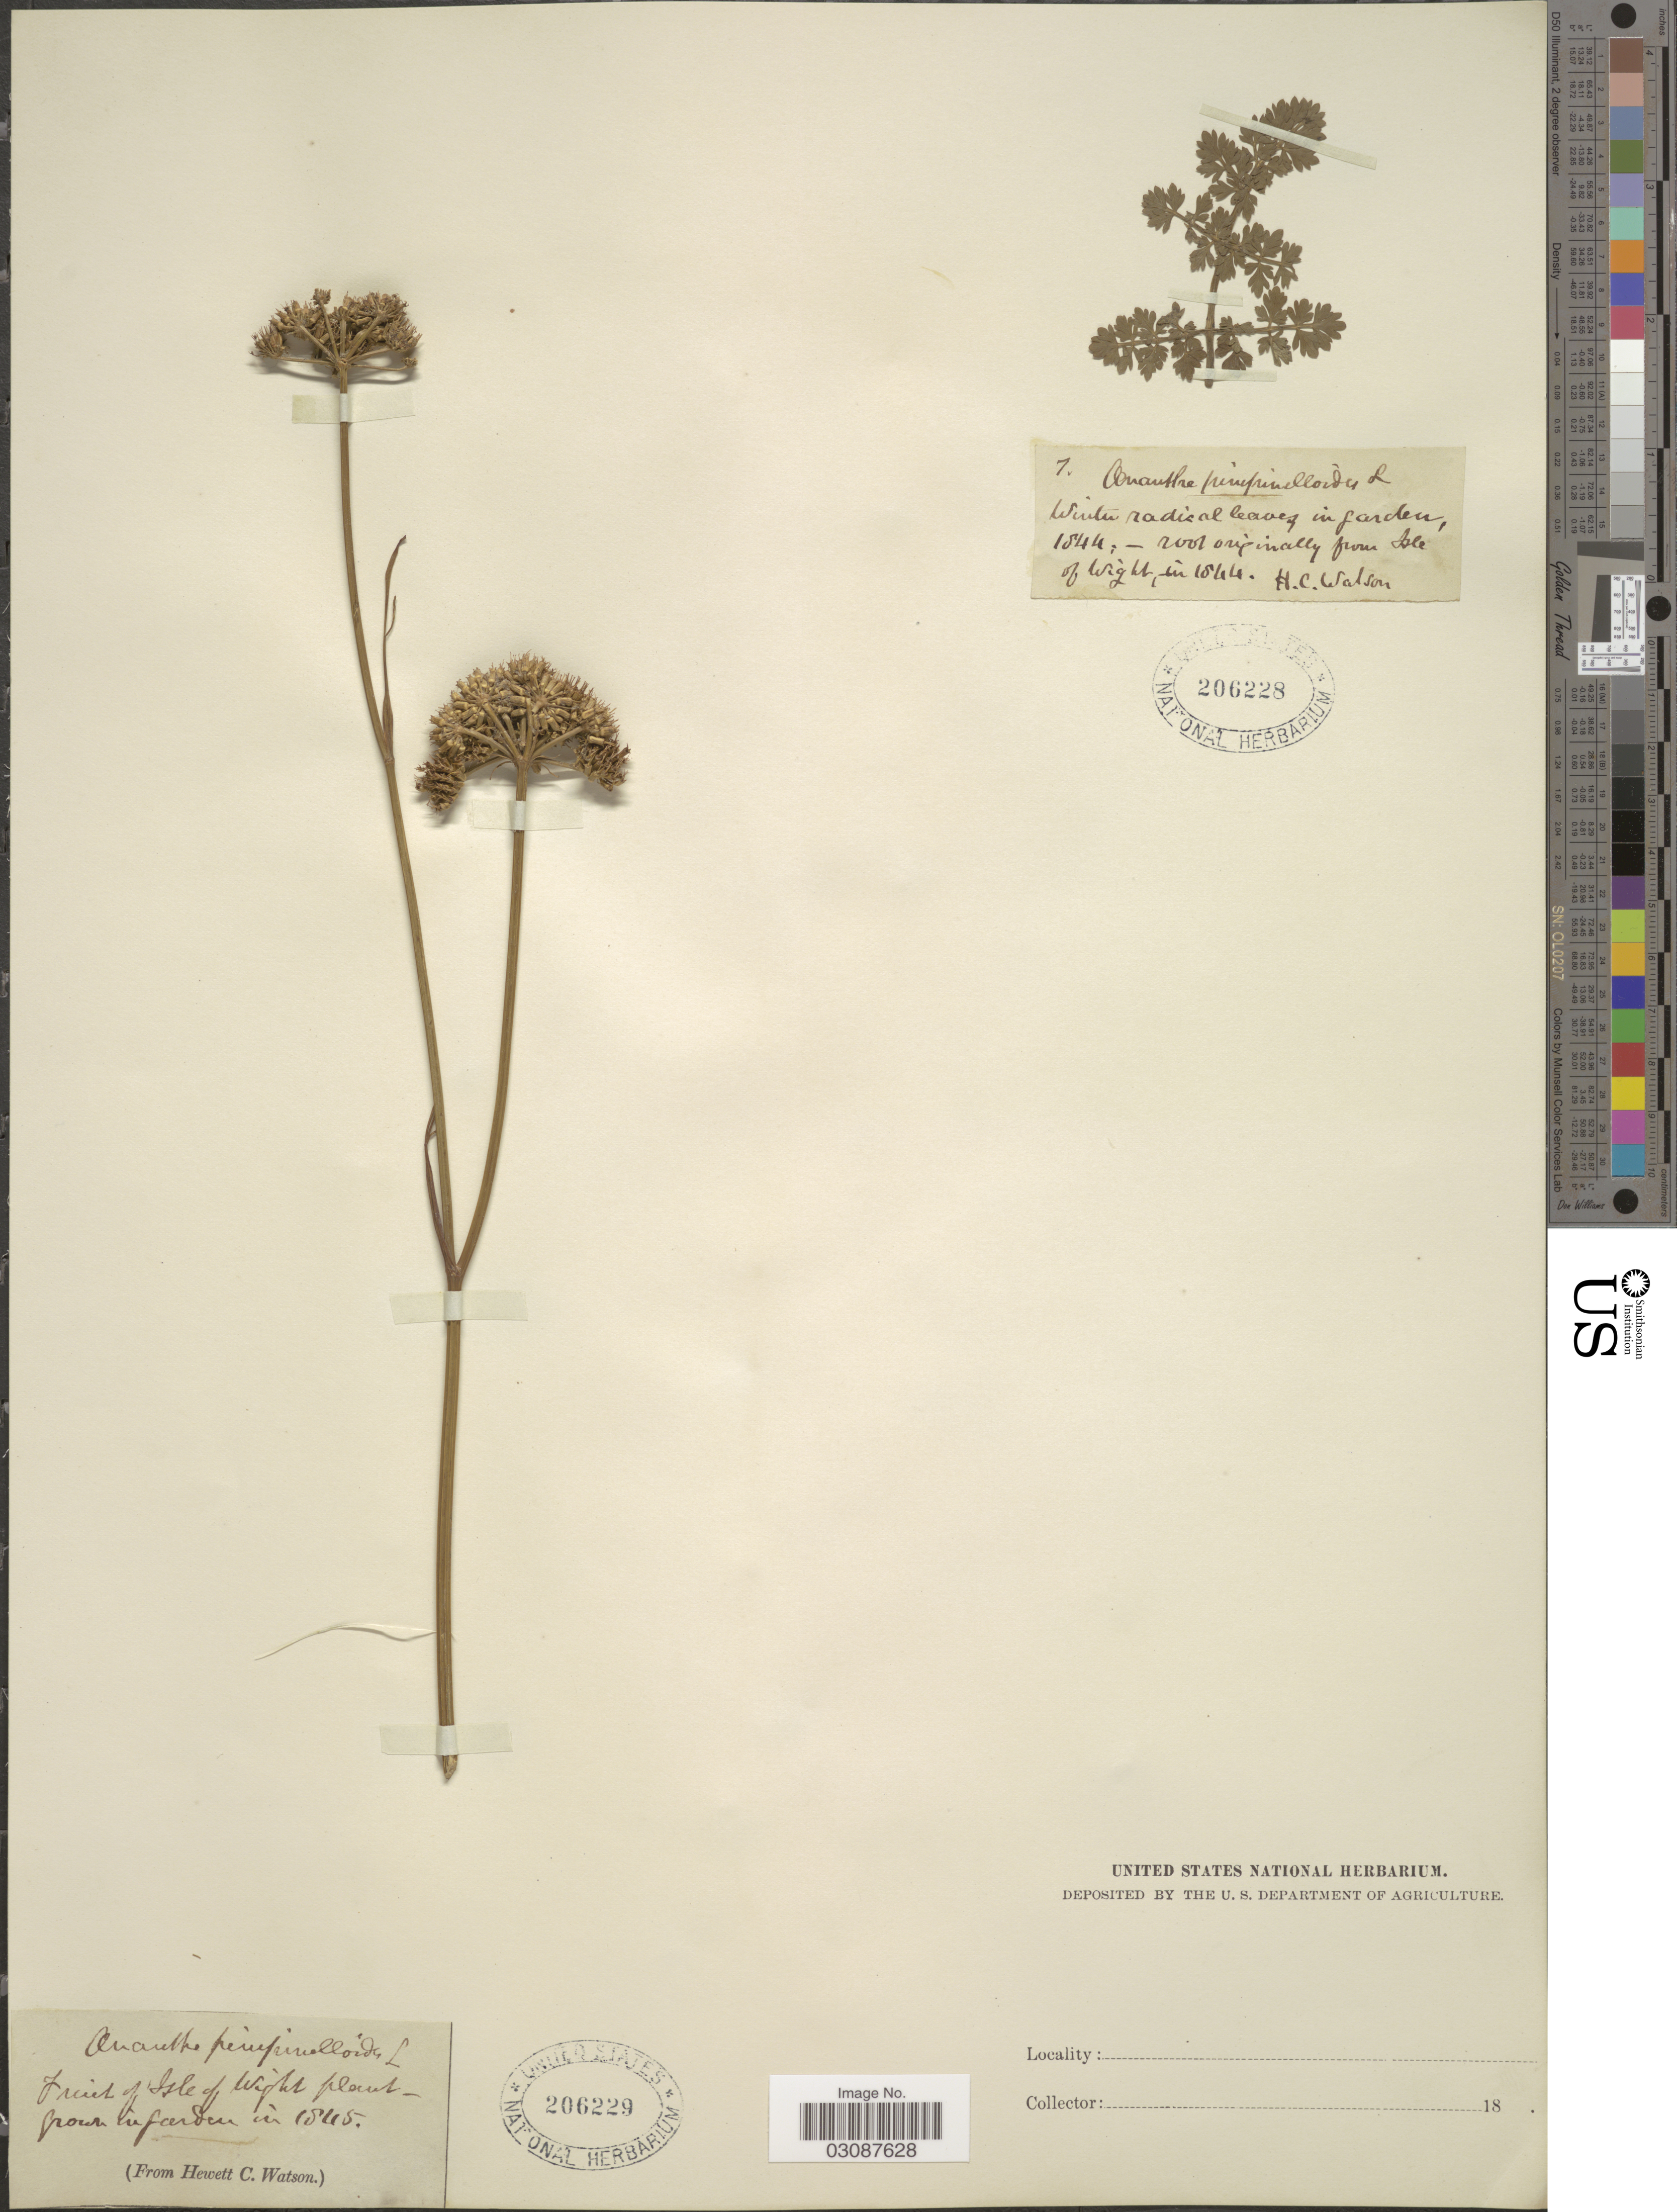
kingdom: Plantae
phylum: Tracheophyta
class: Magnoliopsida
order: Apiales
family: Apiaceae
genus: Oenanthe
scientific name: Oenanthe pimpinelloides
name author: L.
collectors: H. Watson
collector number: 7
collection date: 1844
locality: Winter radical leaves in garden.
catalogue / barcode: US 206228